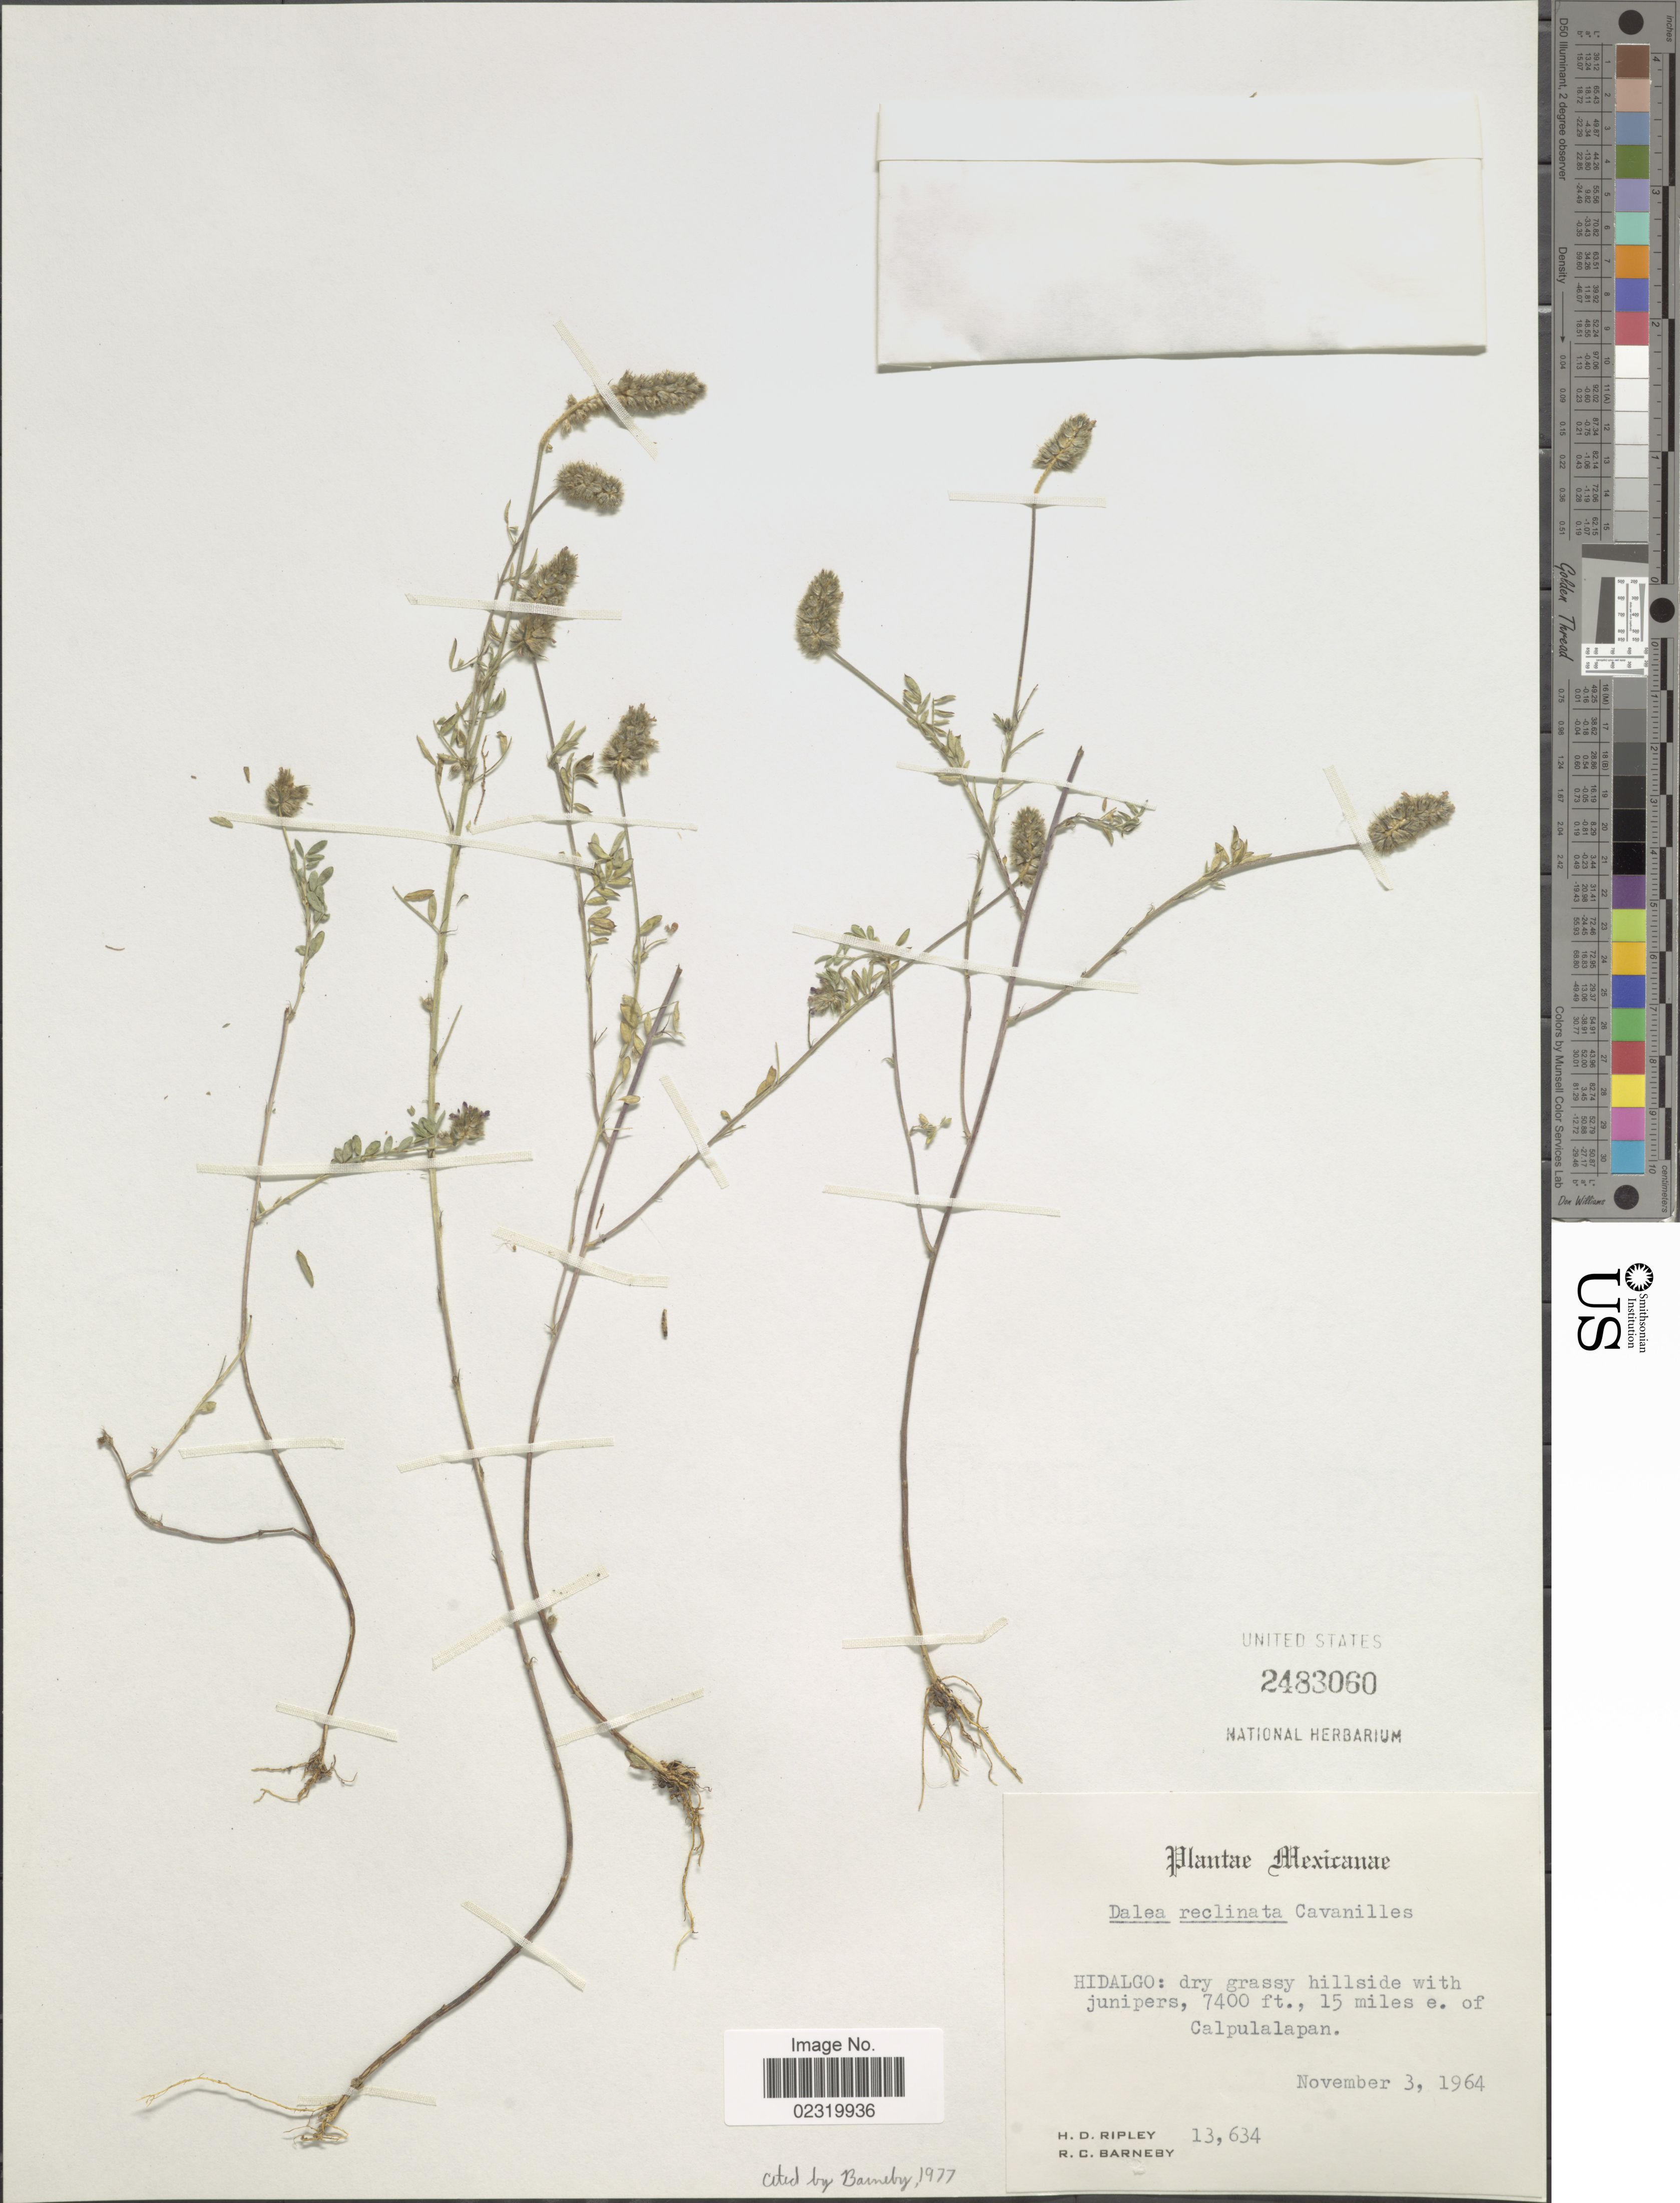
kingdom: Plantae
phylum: Tracheophyta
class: Magnoliopsida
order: Fabales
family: Fabaceae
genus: Dalea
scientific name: Dalea reclinata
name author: (Cav.) Willd.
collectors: H. Ripley & R. C. Barneby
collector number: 13634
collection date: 1964-11-03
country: Mexico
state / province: Hidalgo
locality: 15 miles e. of Calpulalapan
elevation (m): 2256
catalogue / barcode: US 2483060